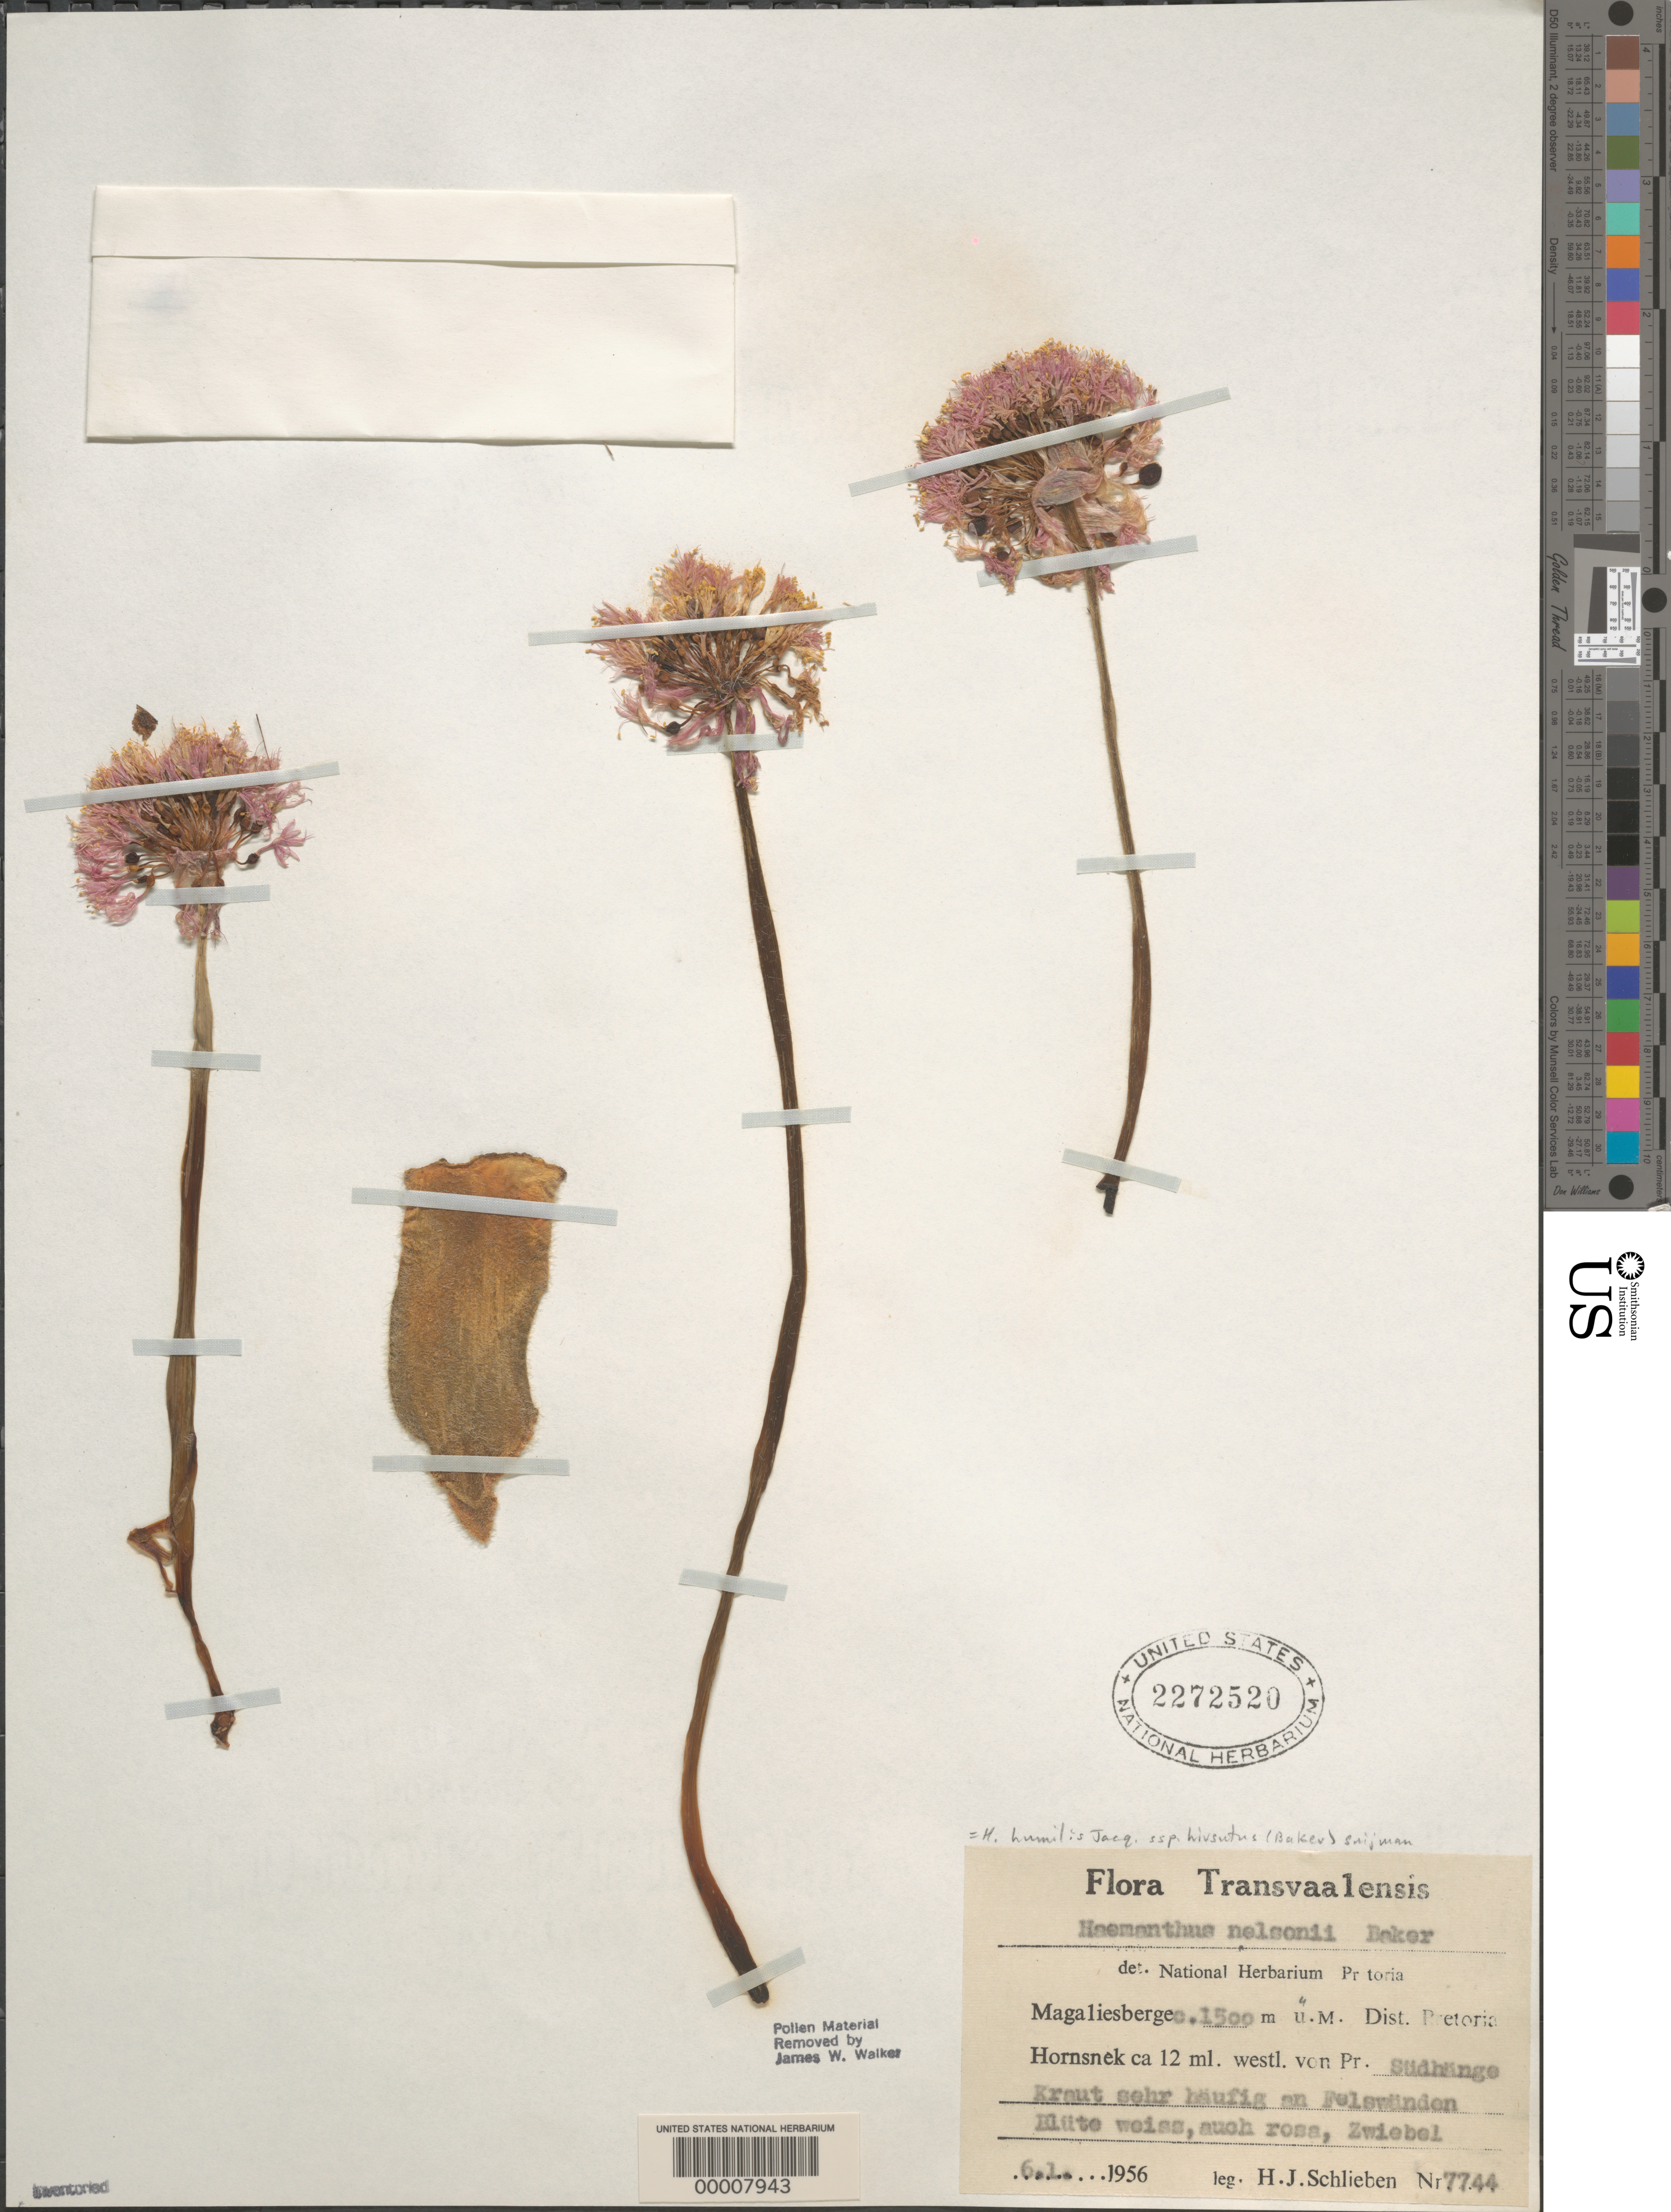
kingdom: Plantae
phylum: Tracheophyta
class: Liliopsida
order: Asparagales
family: Amaryllidaceae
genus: Haemanthus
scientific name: Haemanthus humilis subsp. hirsutus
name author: (Baker) Snijman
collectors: H. J. Schlieben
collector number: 7744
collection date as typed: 06 Jan 1956 or 01 Jun 1956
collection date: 1956-01-06 or 1956-06-01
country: South Africa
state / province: Gauteng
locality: Hornsnek, ca 12 mi w of pretoria. pretoria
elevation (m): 1500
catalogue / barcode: US 2272520